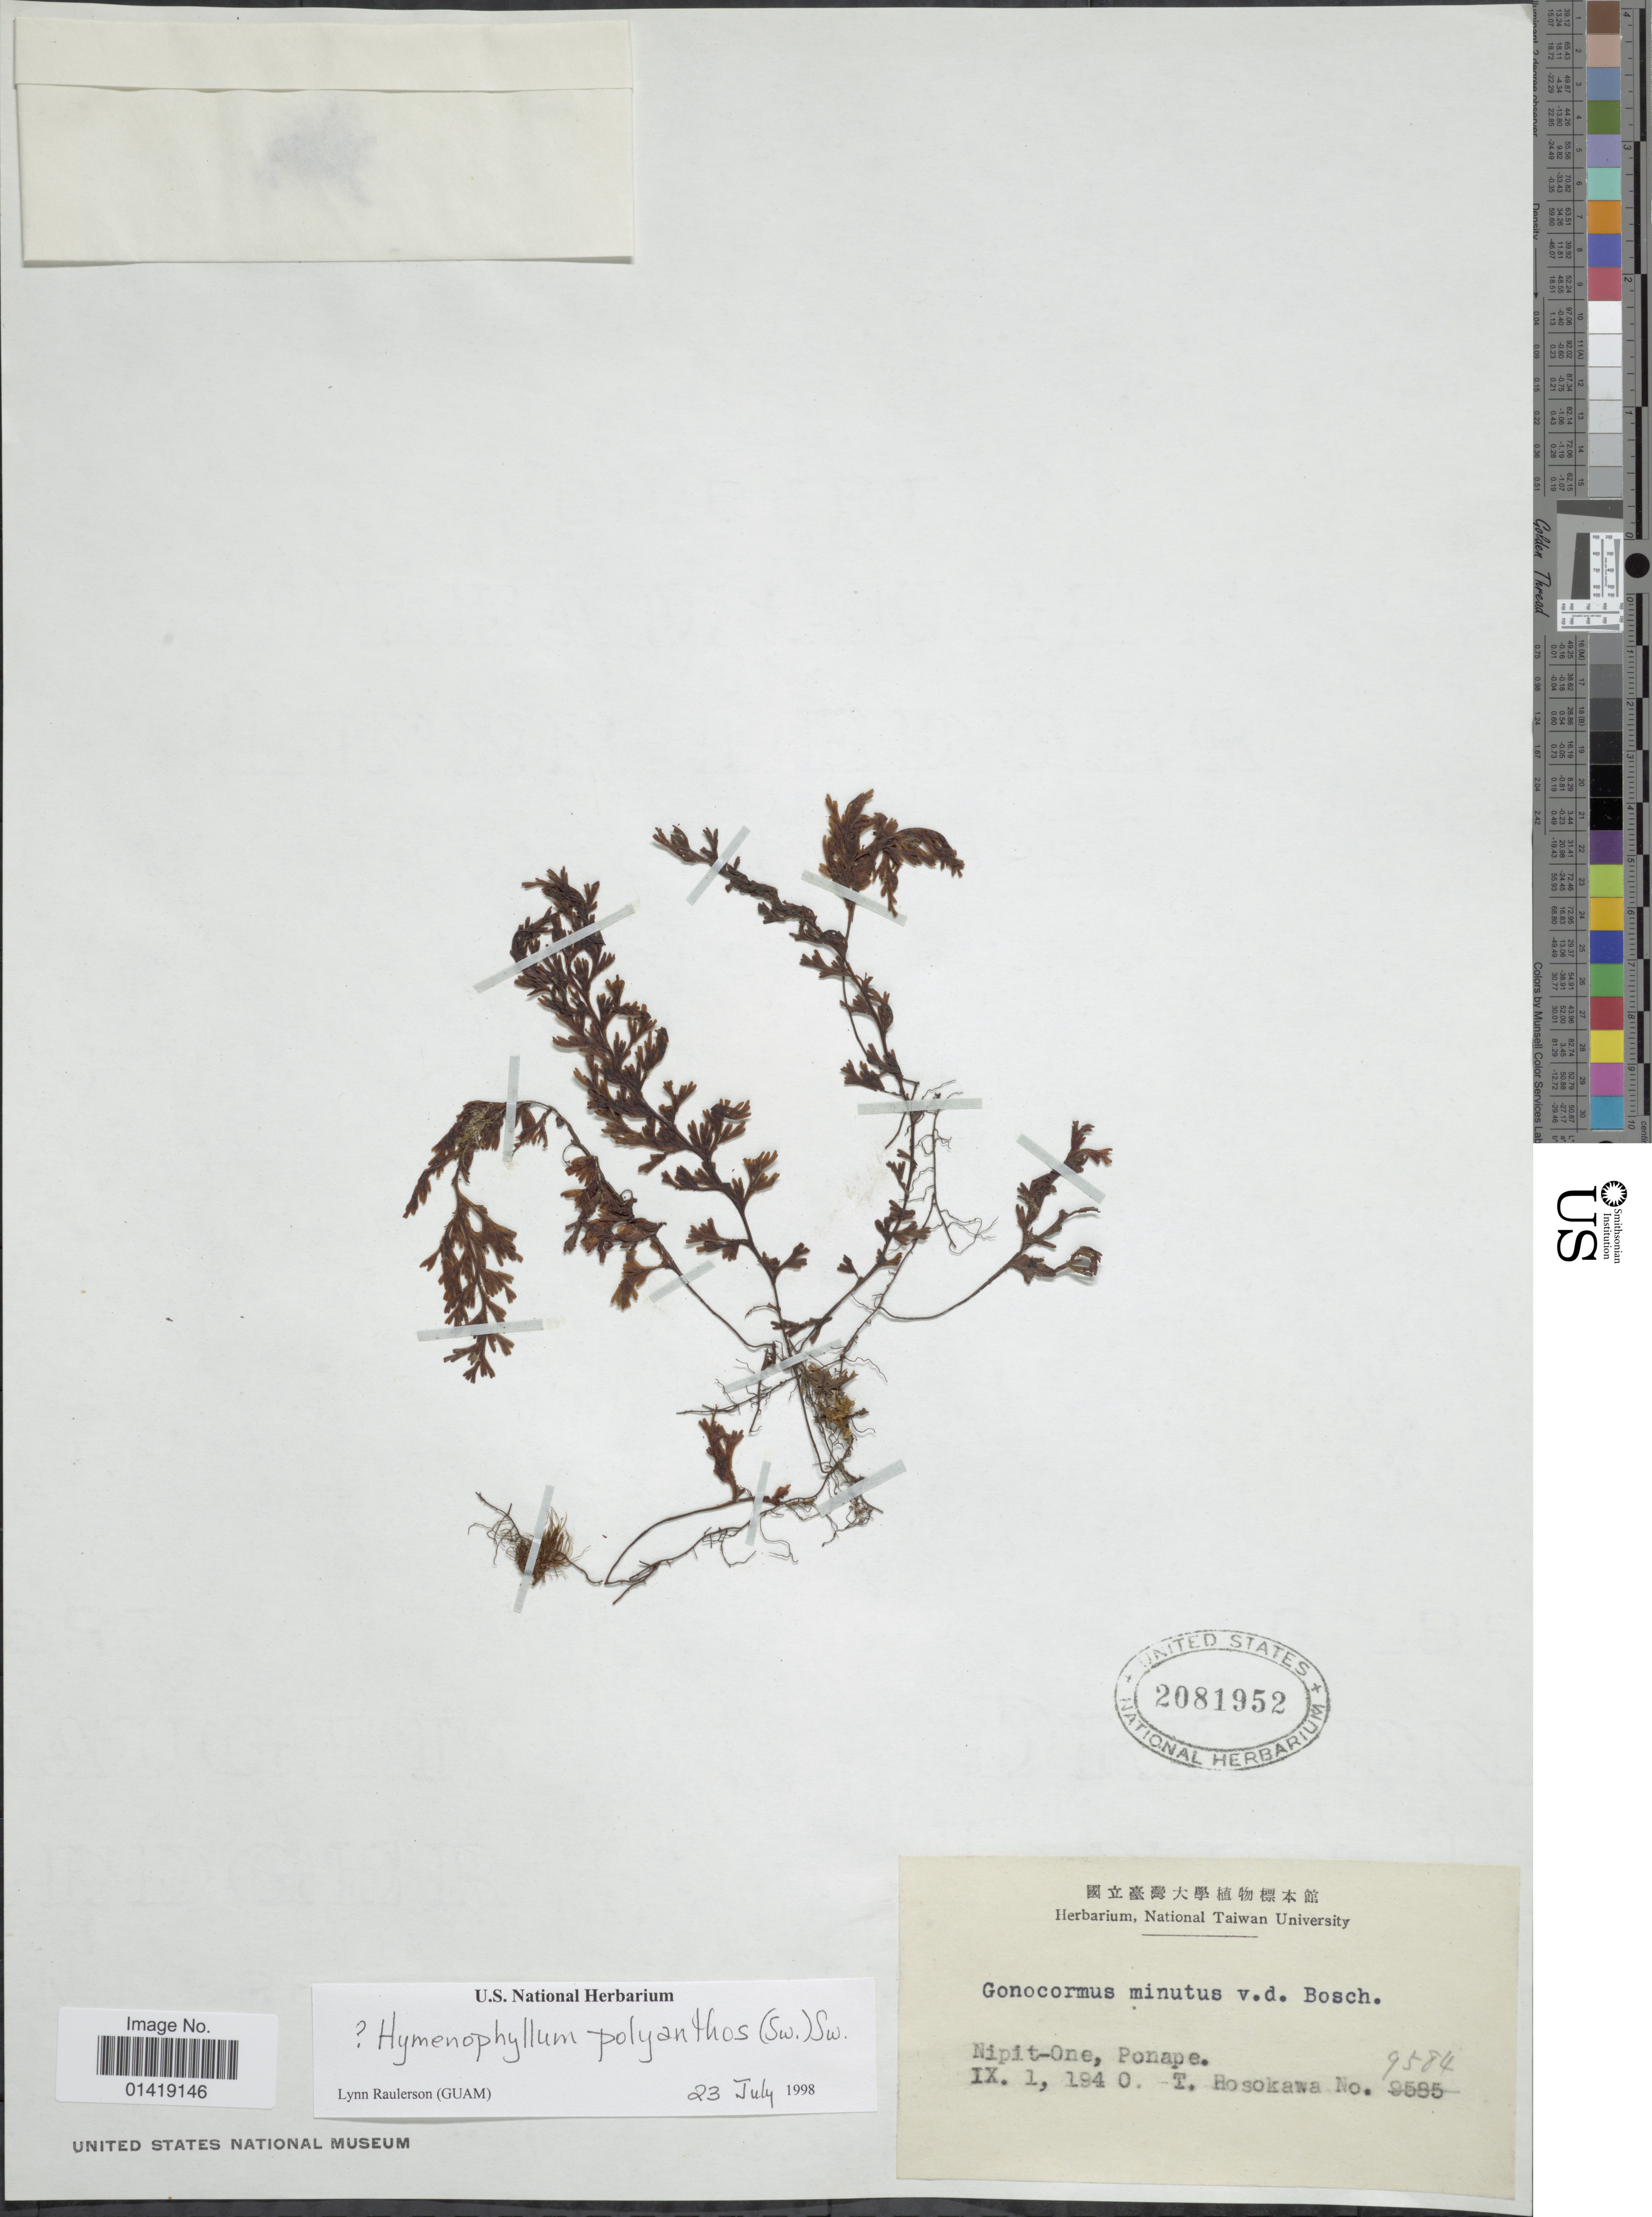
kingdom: Plantae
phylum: Tracheophyta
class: Polypodiopsida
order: Hymenophyllales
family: Hymenophyllaceae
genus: Hymenophyllum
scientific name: Hymenophyllum polyanthos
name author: (Sw.) Sw.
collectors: T. Hosokawa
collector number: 9584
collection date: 1940-09-01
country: Micronesia, Federated States of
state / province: Pohnpei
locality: Nipit One Ponape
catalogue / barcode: US 2081952